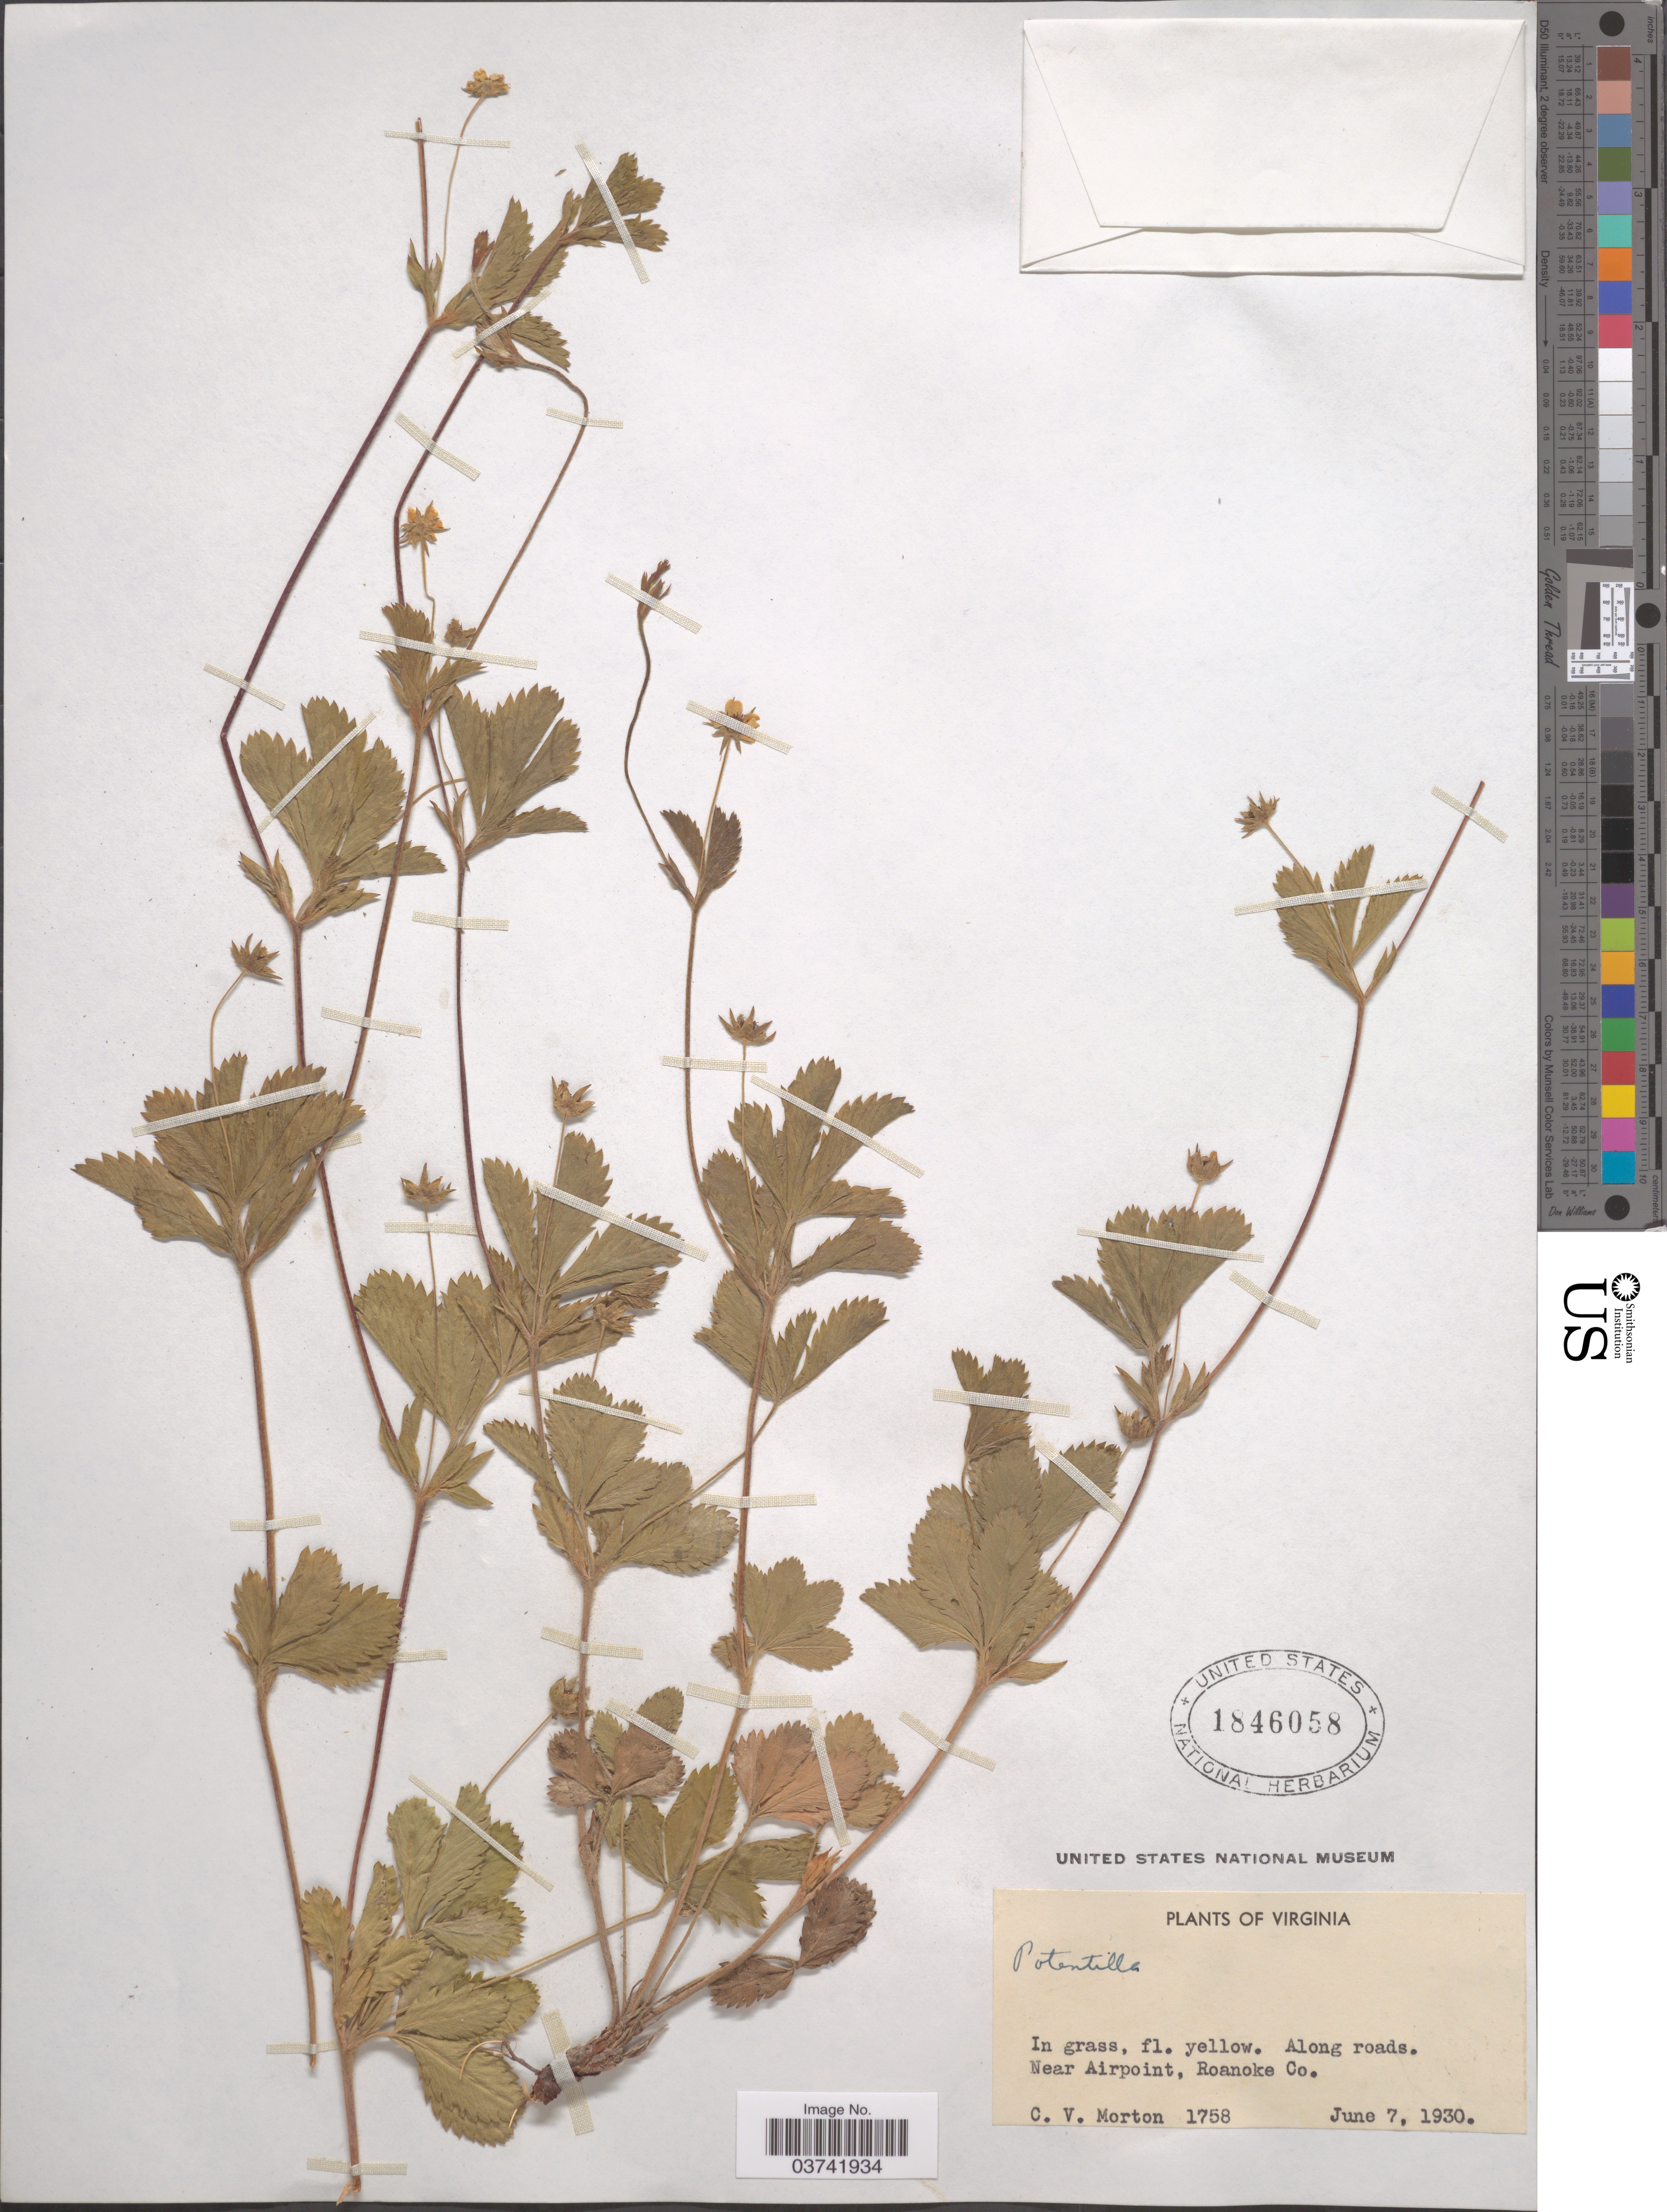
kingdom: Plantae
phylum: Tracheophyta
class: Magnoliopsida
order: Rosales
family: Rosaceae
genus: Potentilla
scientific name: Potentilla sp.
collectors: C. V. Morton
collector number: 1758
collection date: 1930-06-07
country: United States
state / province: Virginia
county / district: Roanoke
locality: Near Airport, Roanoke Co.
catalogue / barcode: US 1846058